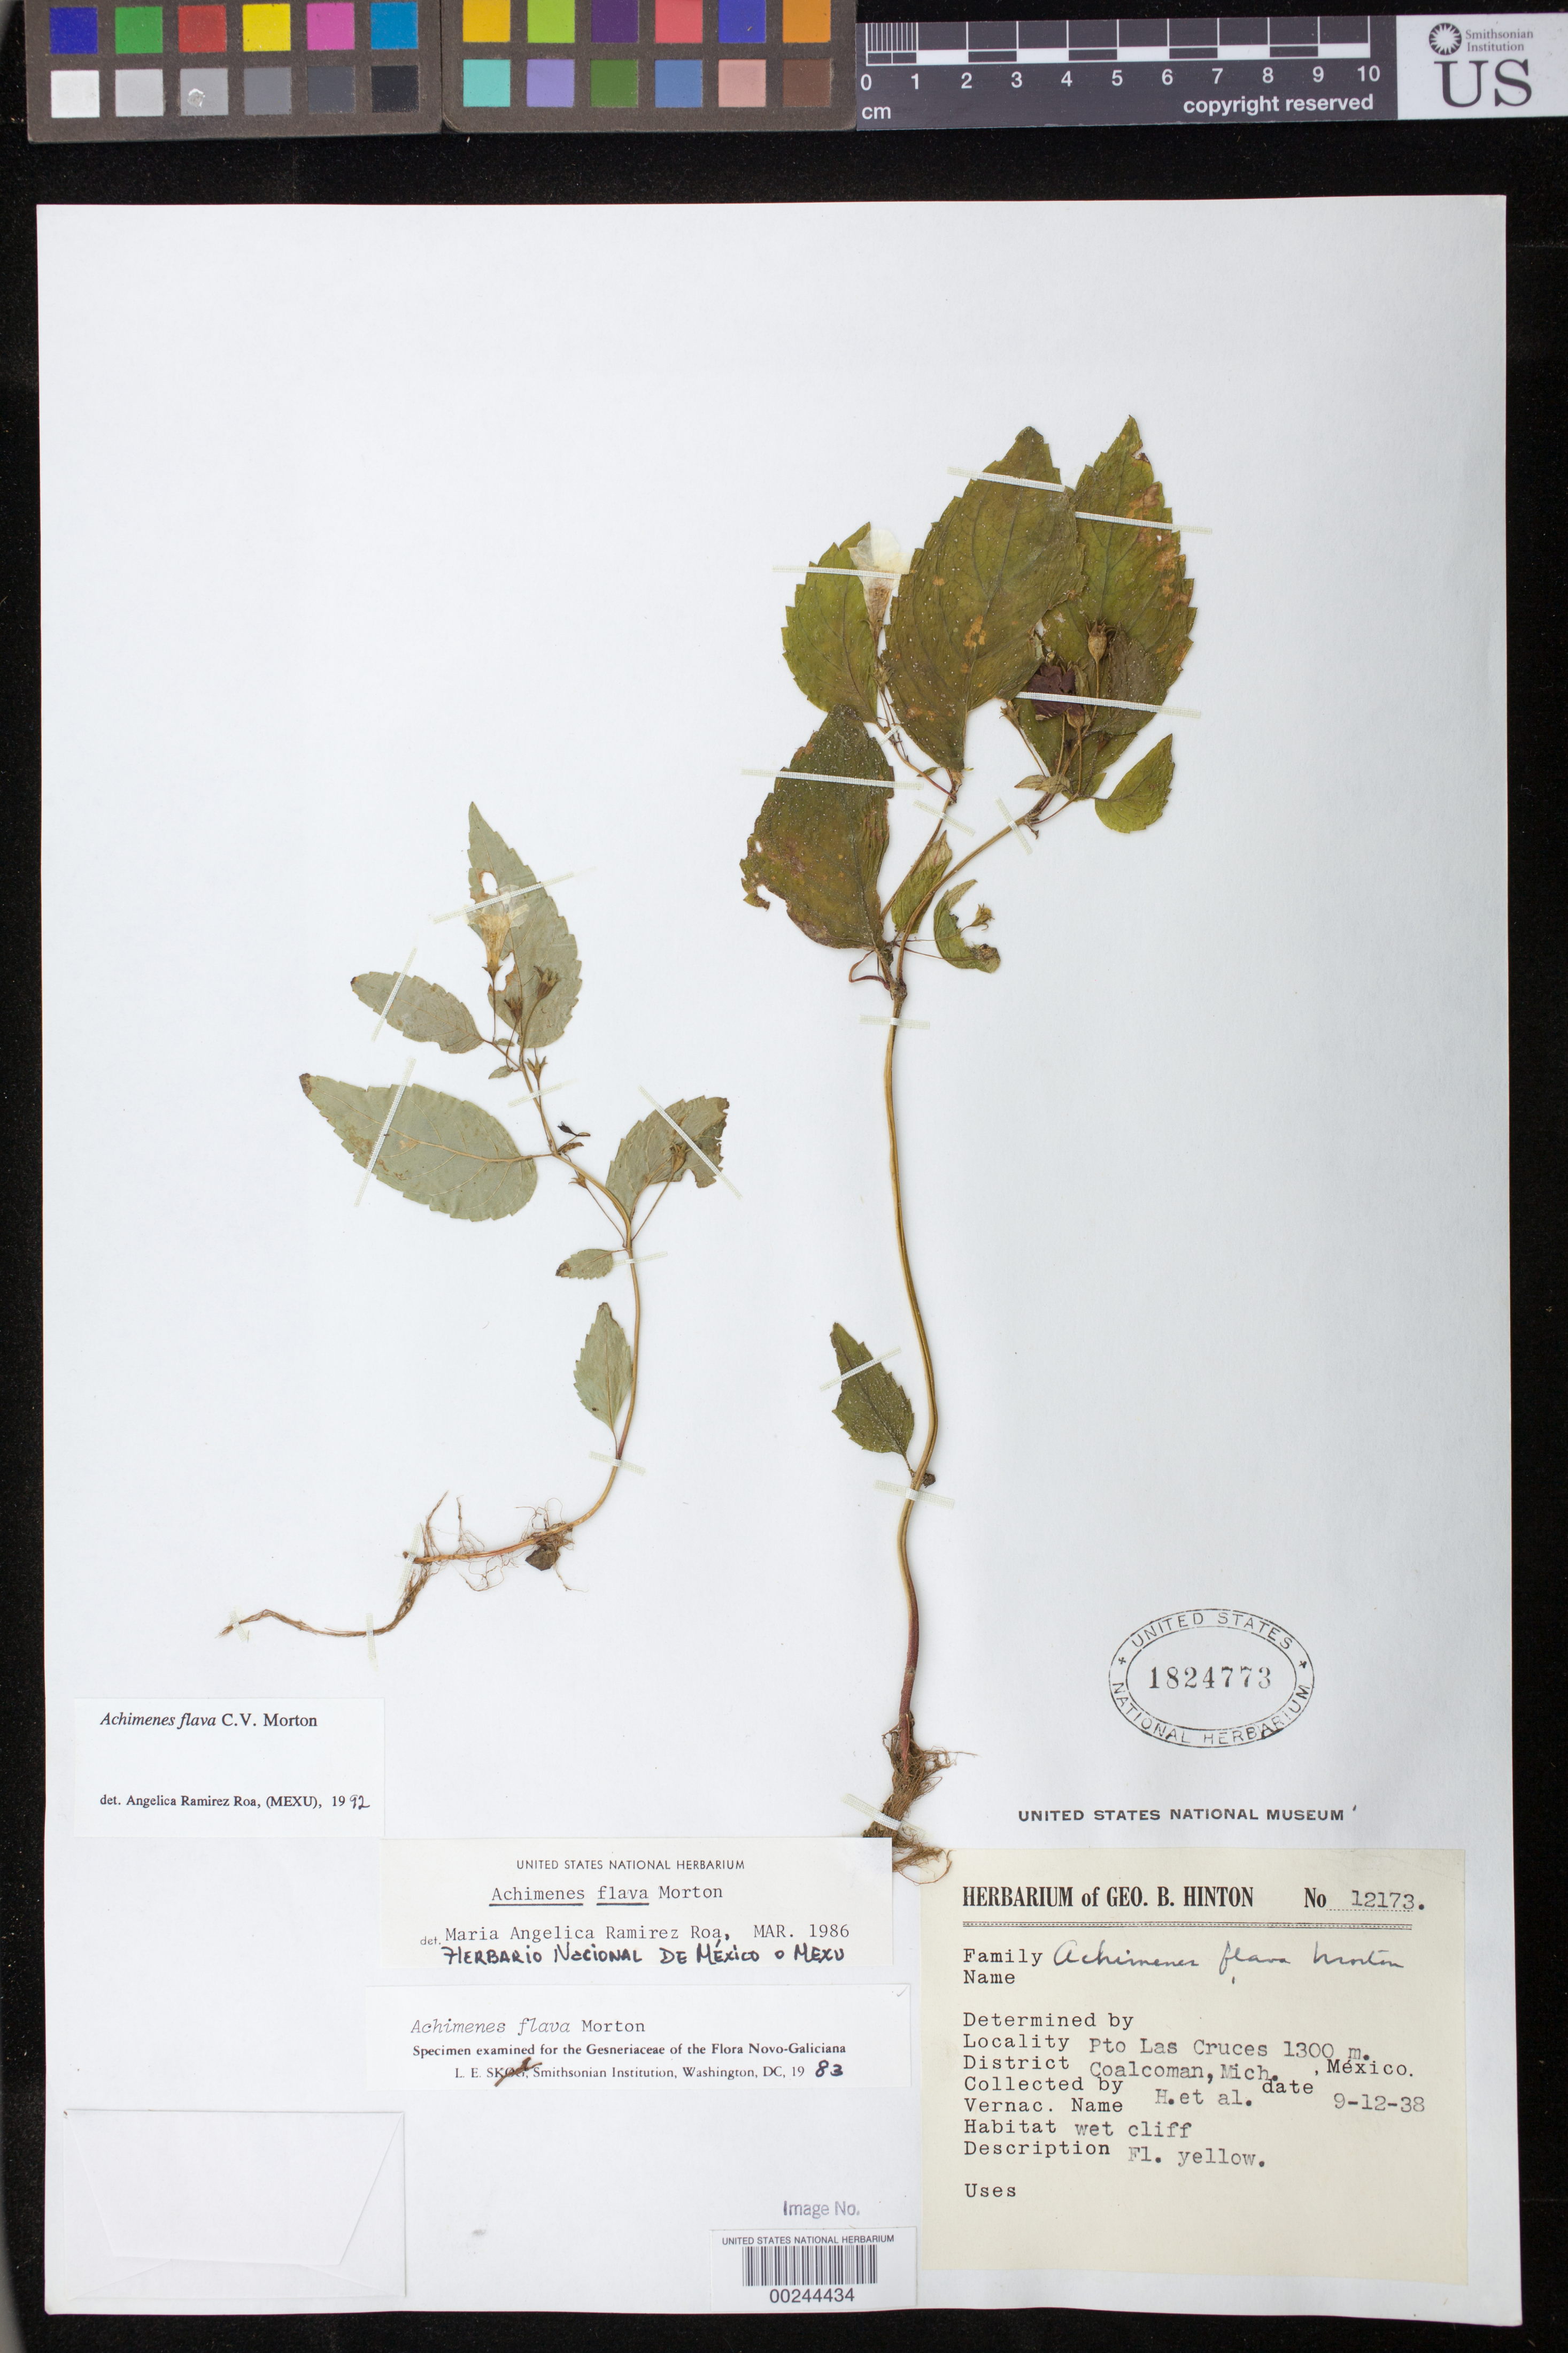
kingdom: Plantae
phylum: Tracheophyta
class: Magnoliopsida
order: Lamiales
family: Gesneriaceae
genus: Achimenes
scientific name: Achimenes flava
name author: C.V. Morton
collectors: G. B. Hinton & et al.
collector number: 12173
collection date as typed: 12 Sep 1938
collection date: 1938-09-12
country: Mexico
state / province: Michoacan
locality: Coalcoman Dist. Pts Las Cruces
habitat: Wet cliff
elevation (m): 1300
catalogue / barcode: US 1824773